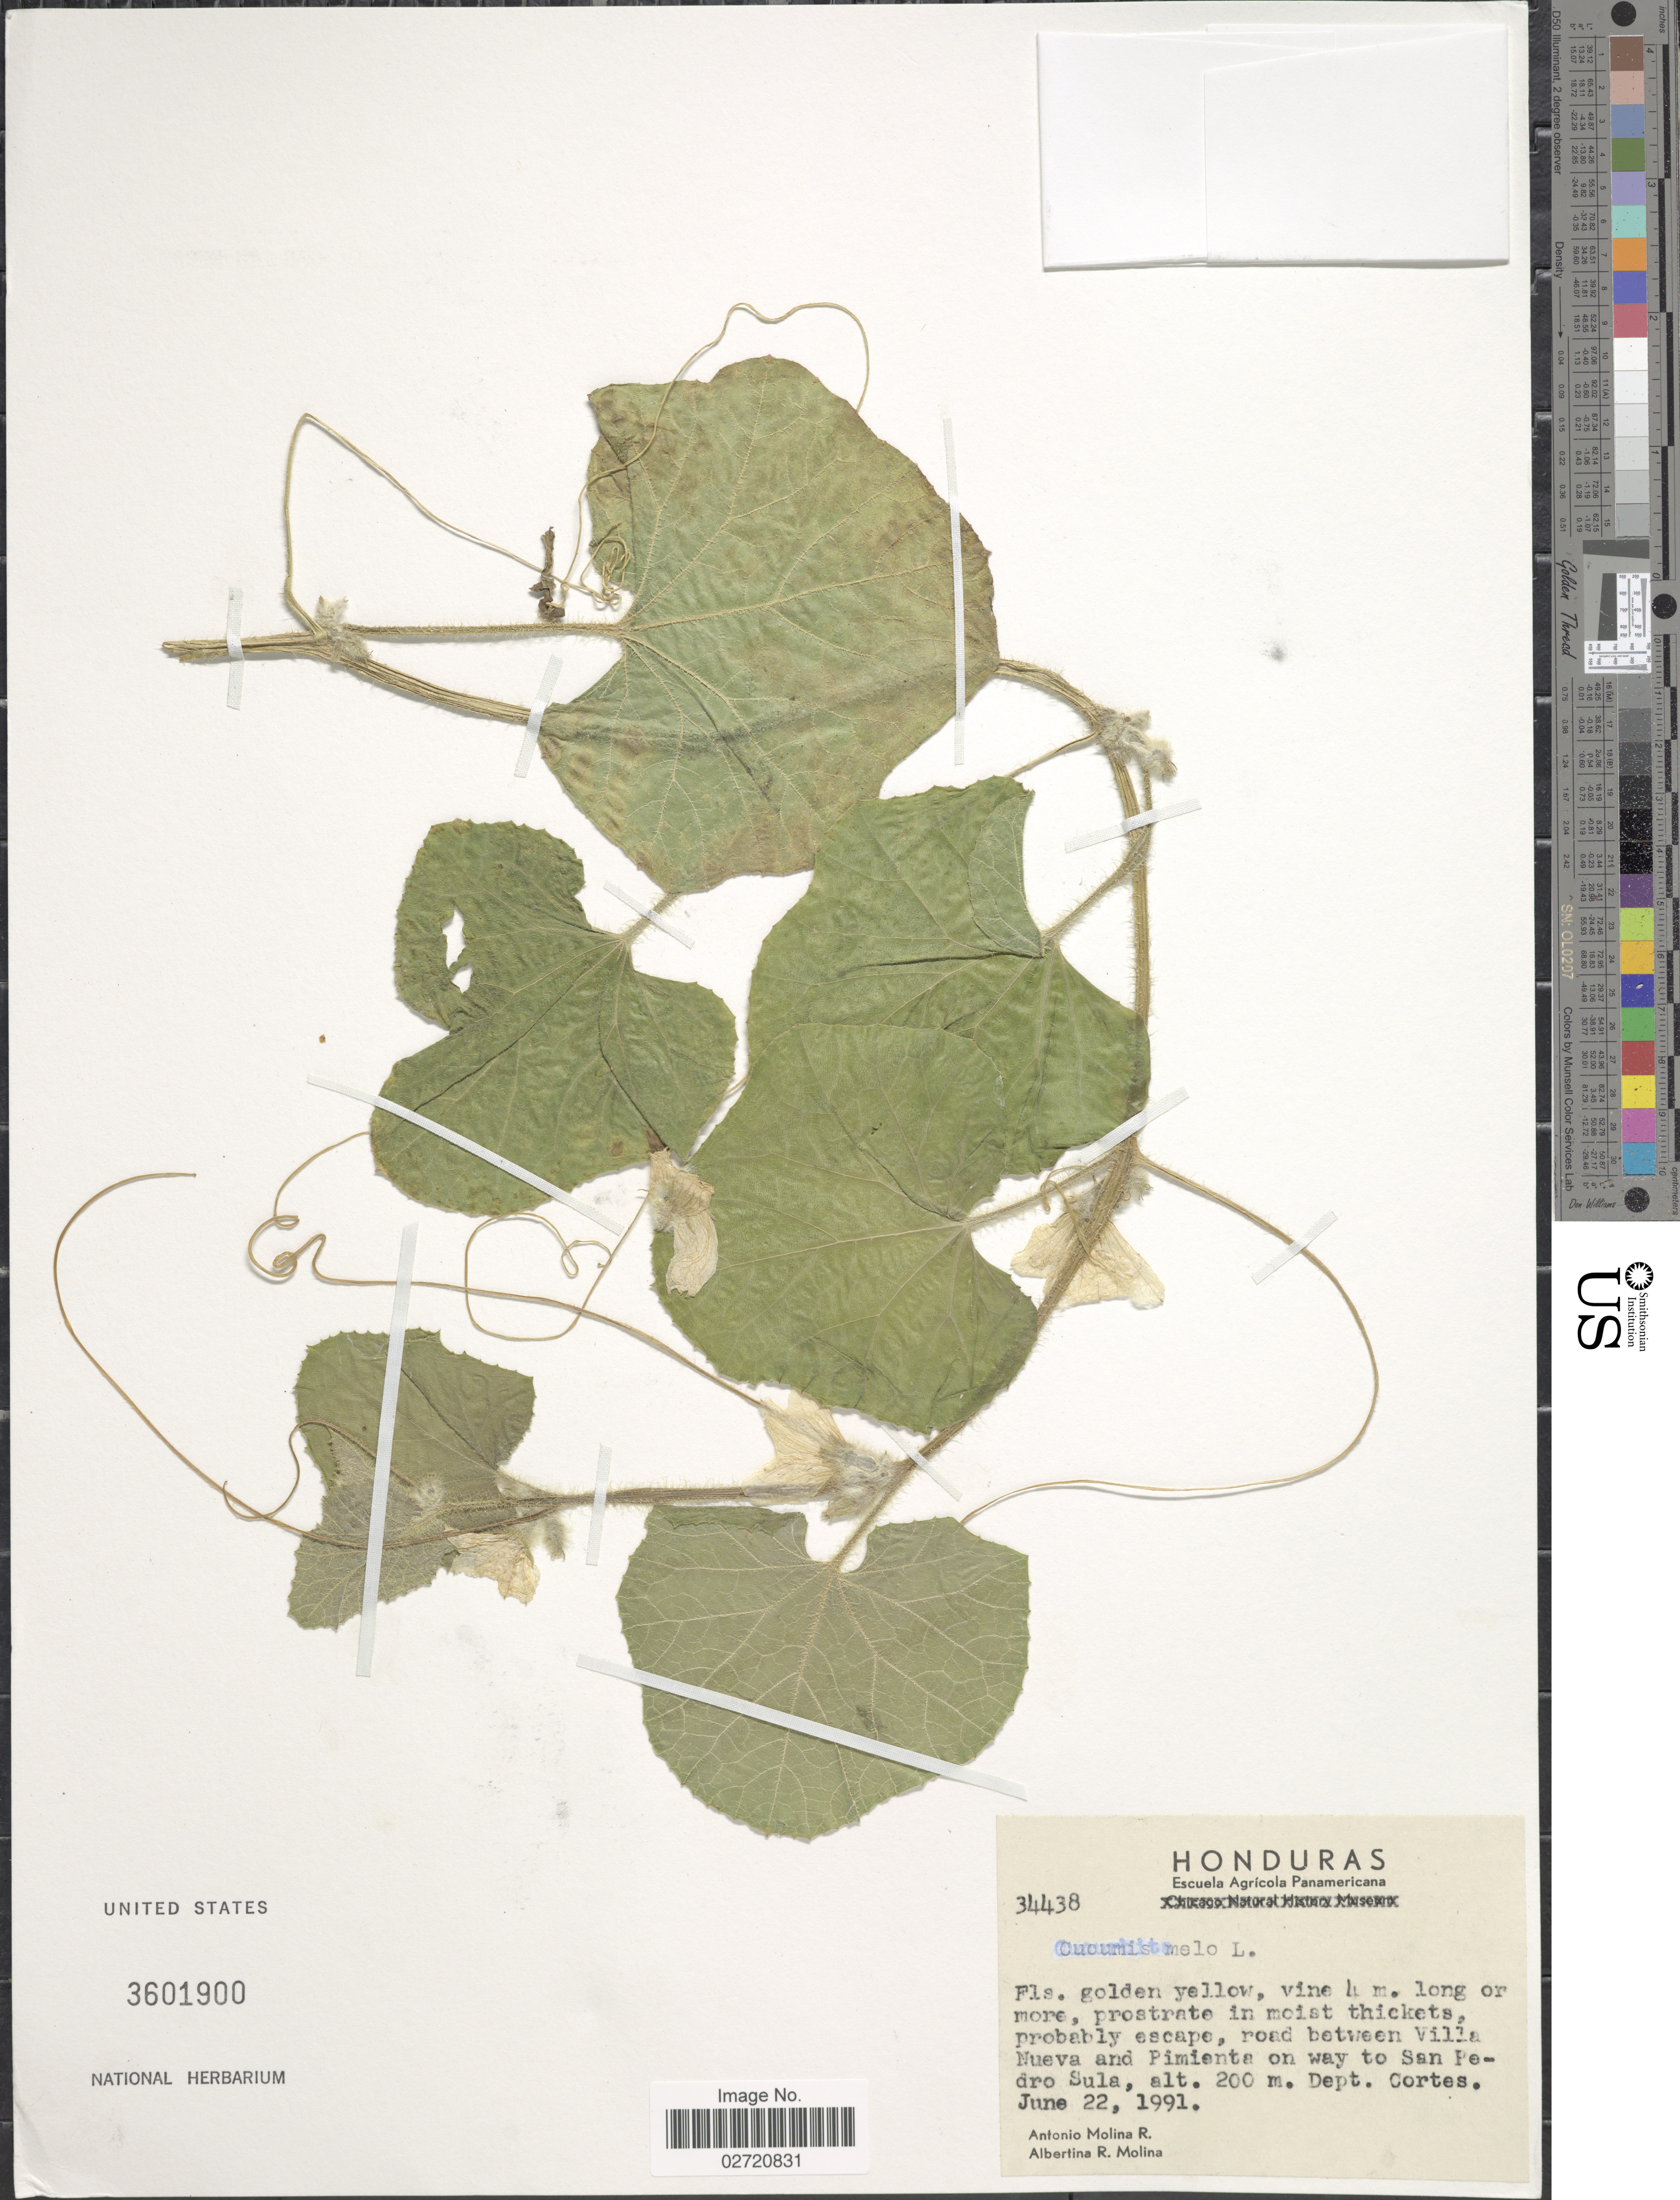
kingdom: Plantae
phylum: Tracheophyta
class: Magnoliopsida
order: Cucurbitales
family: Cucurbitaceae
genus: Cucumis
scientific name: Cucumis melo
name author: L.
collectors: A. Molina R. & A. R. Molina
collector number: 34438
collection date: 1991-06-22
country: Honduras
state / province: Cortés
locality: Road between Villa Nueva and Pimienta on way to San Pedro Sula, Dept. Cortes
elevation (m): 200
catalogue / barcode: US 3601900